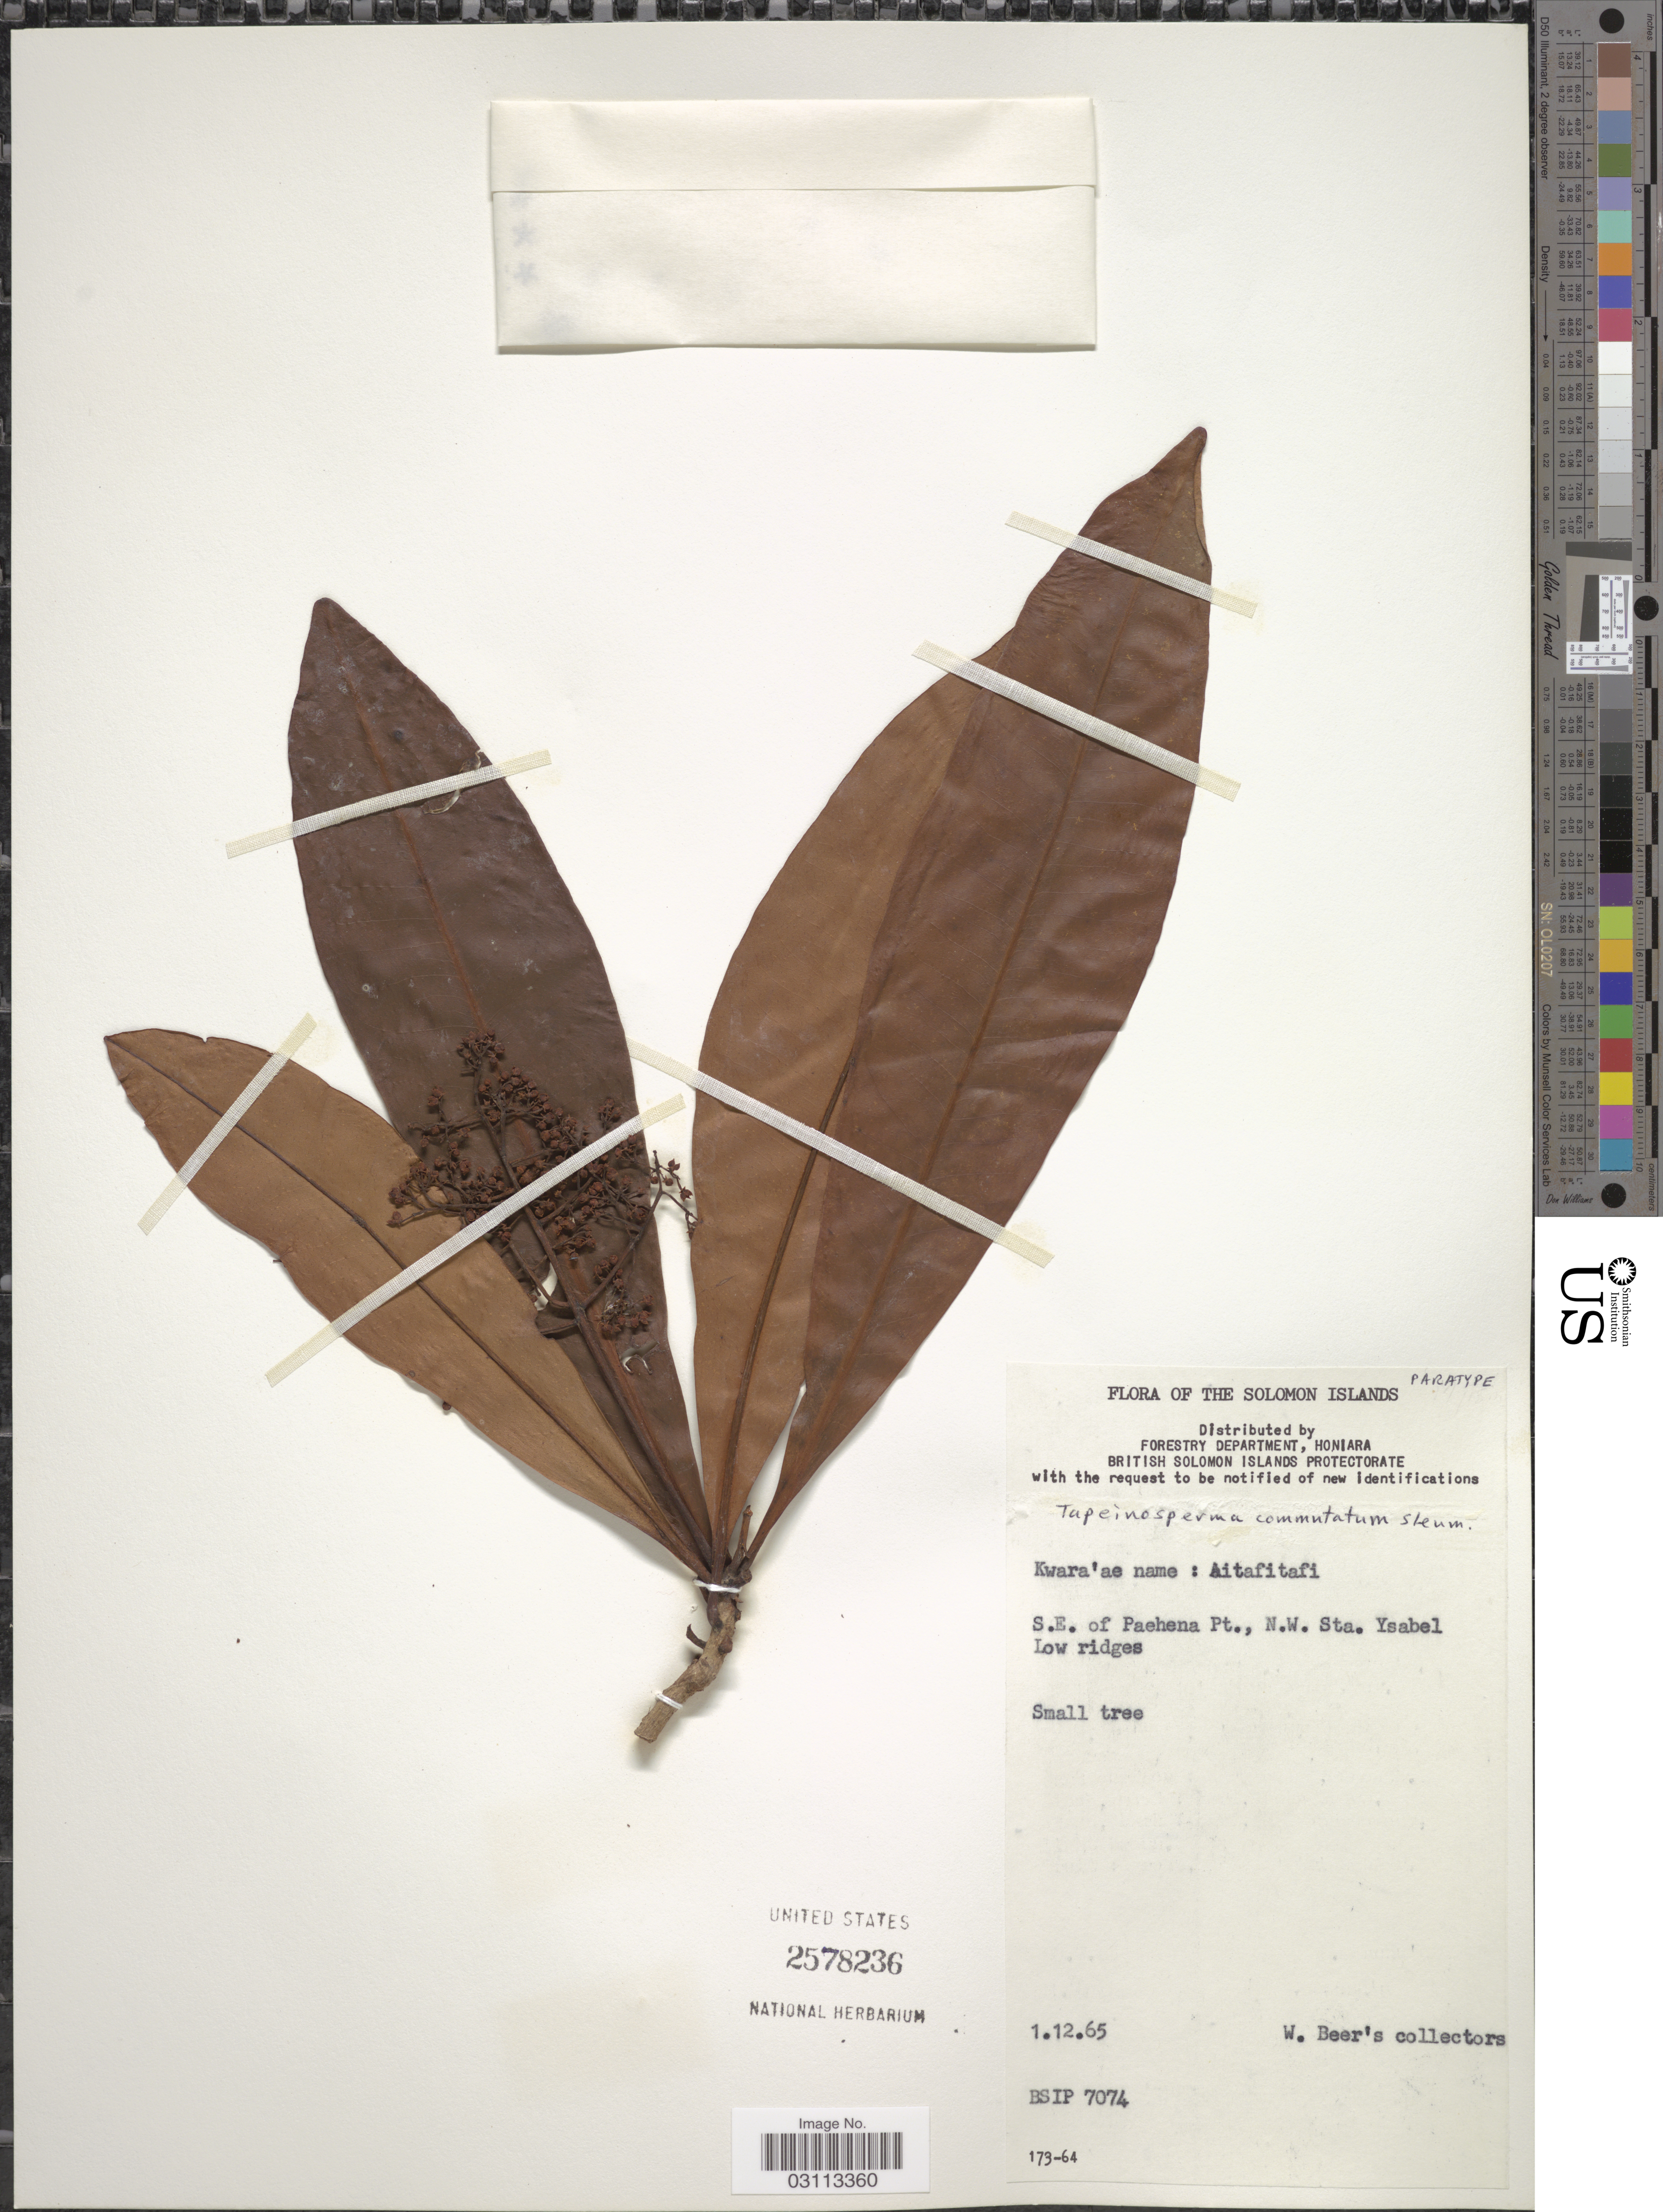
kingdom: Plantae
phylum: Tracheophyta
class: Magnoliopsida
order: Ericales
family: Primulaceae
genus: Tapeinosperma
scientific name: Tapeinosperma commutatum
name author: Sleumer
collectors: Beer's collectors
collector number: BSIP7074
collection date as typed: Transcribed d/m/y: 1/12/65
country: Solomon Islands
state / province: Solomon Islands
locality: S.E. of Paehena Pt., N.W. Sta. Ysabel.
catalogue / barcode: US 2578236